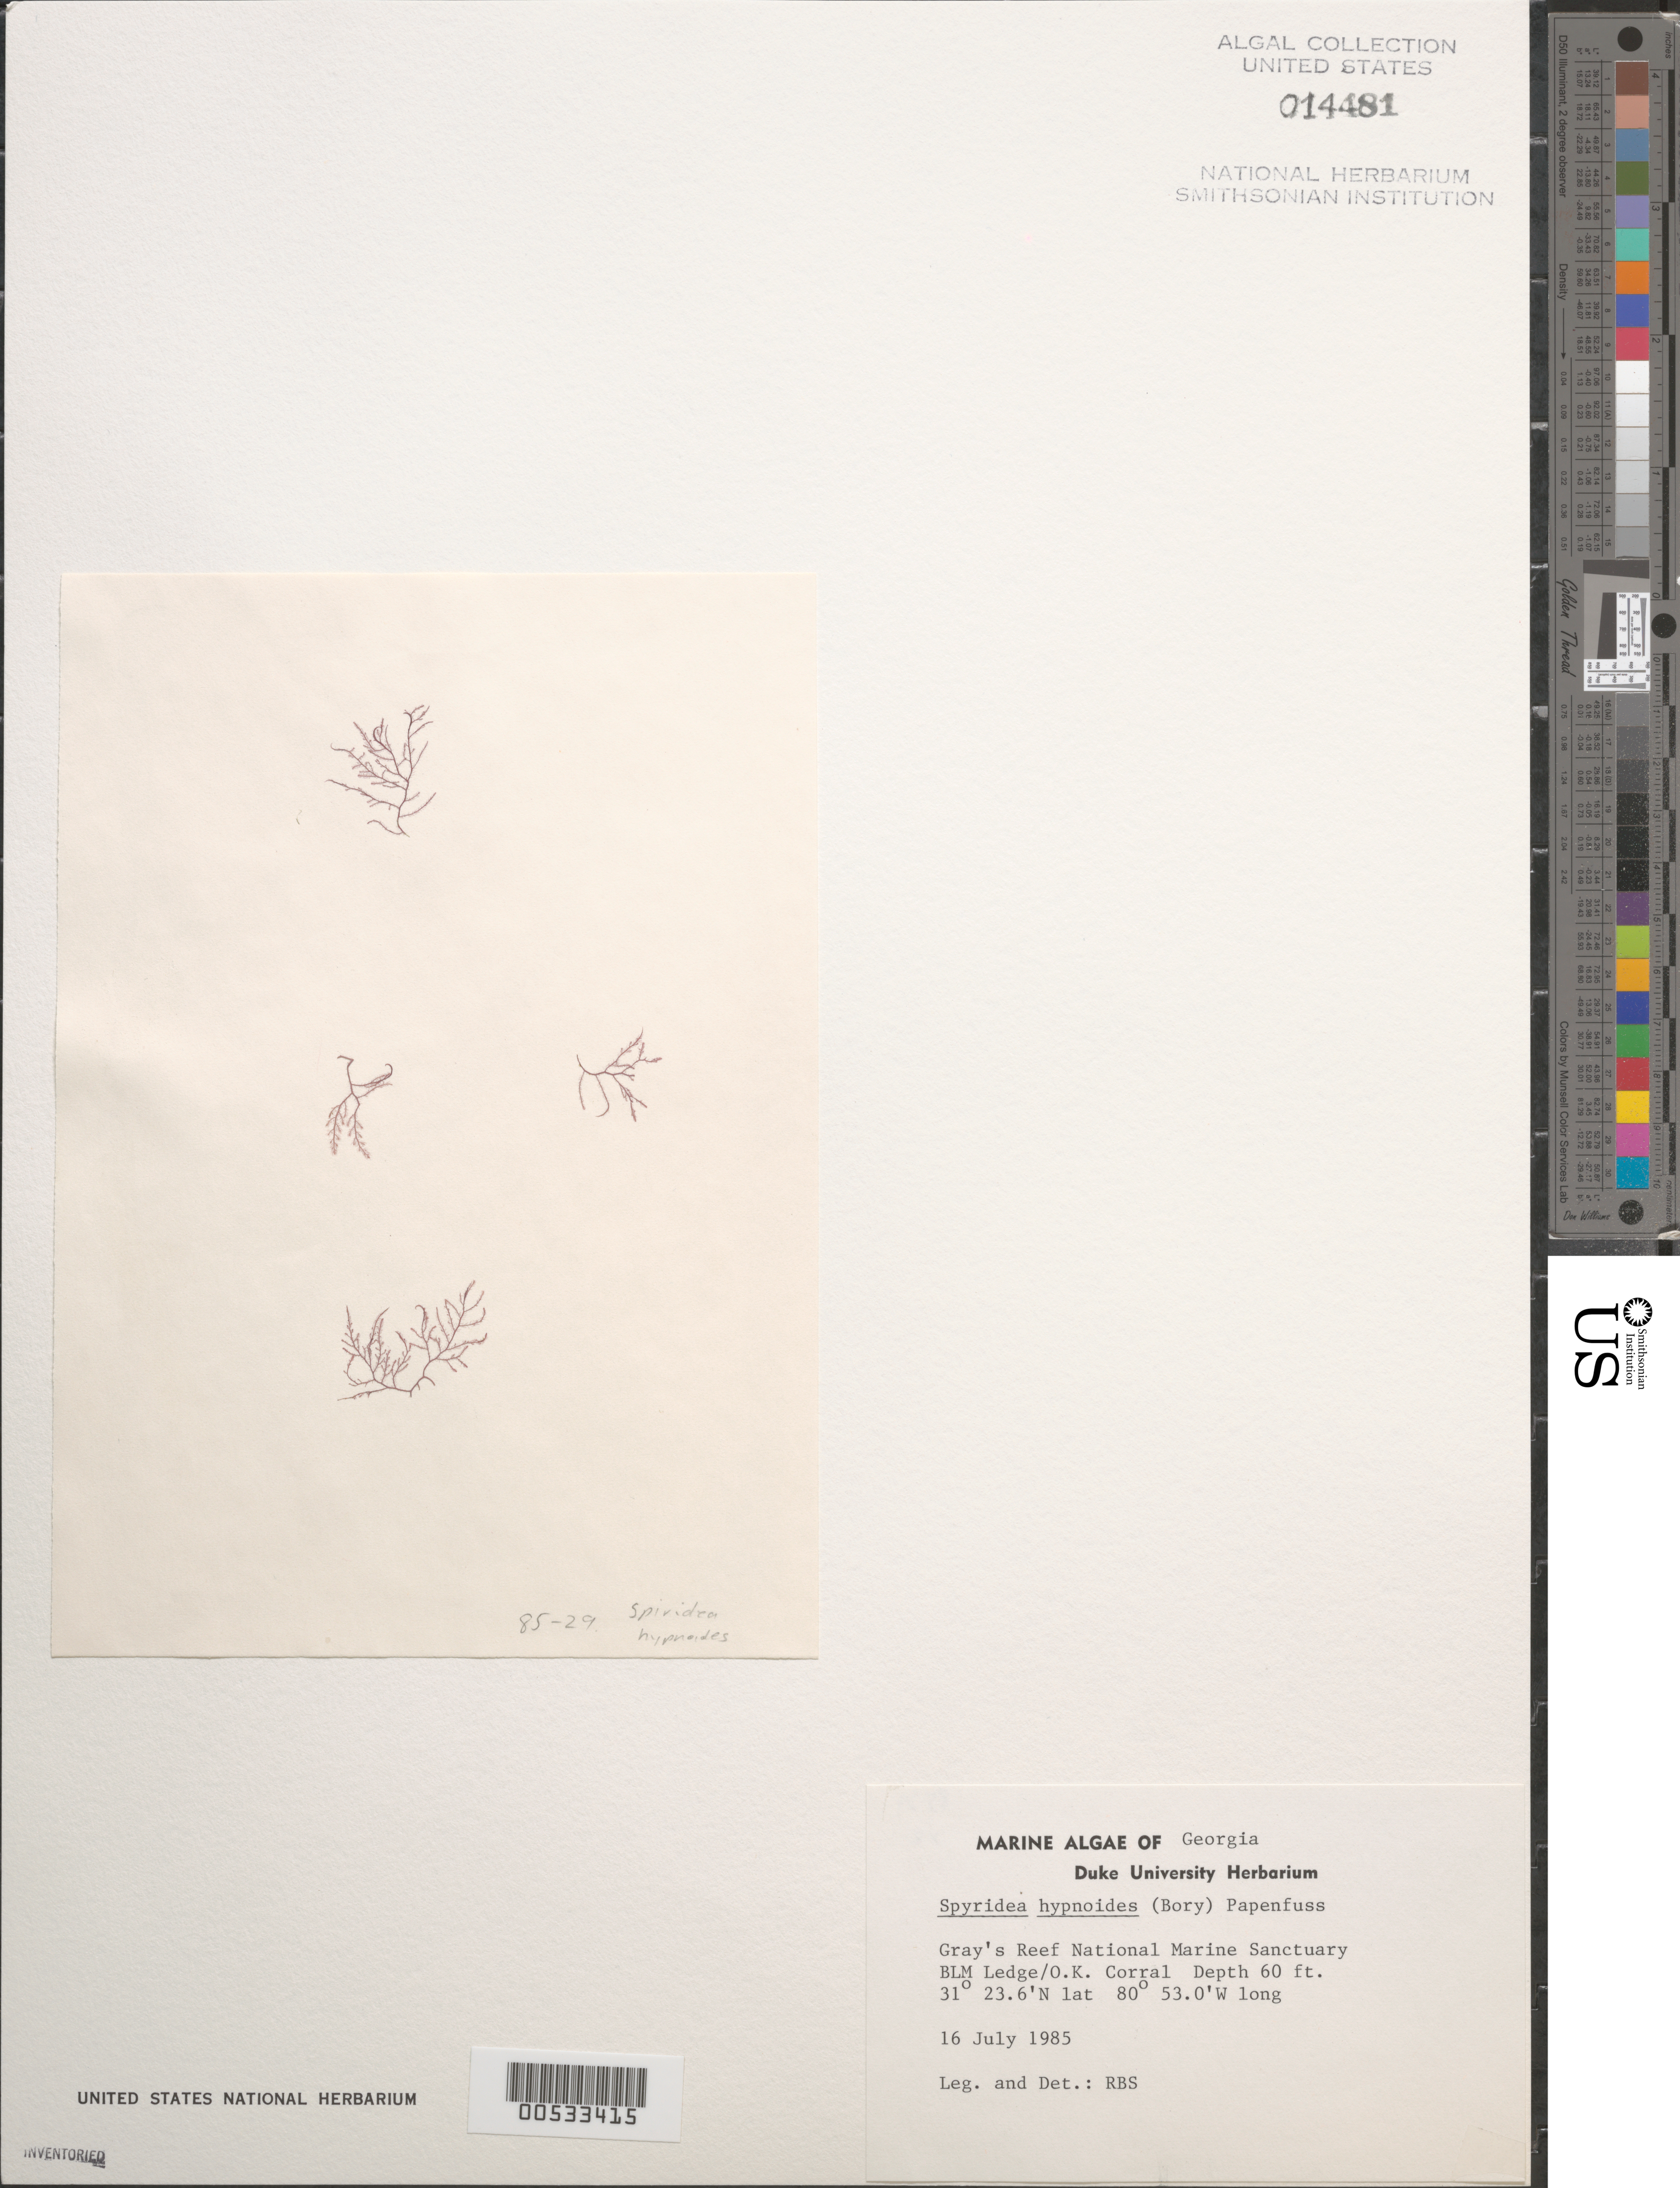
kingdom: Plantae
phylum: Rhodophyta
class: Florideophyceae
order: Ceramiales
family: Spyridiaceae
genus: Spyridia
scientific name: Spyridia hypnoides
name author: (Bory) Papenf.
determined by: Searles, R. B.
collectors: R. Searles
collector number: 85-29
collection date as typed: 16 Jul 1985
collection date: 1985-07-16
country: United States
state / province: Georgia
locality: Gray's Reef National Marine Sanctuary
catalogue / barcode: US 14481